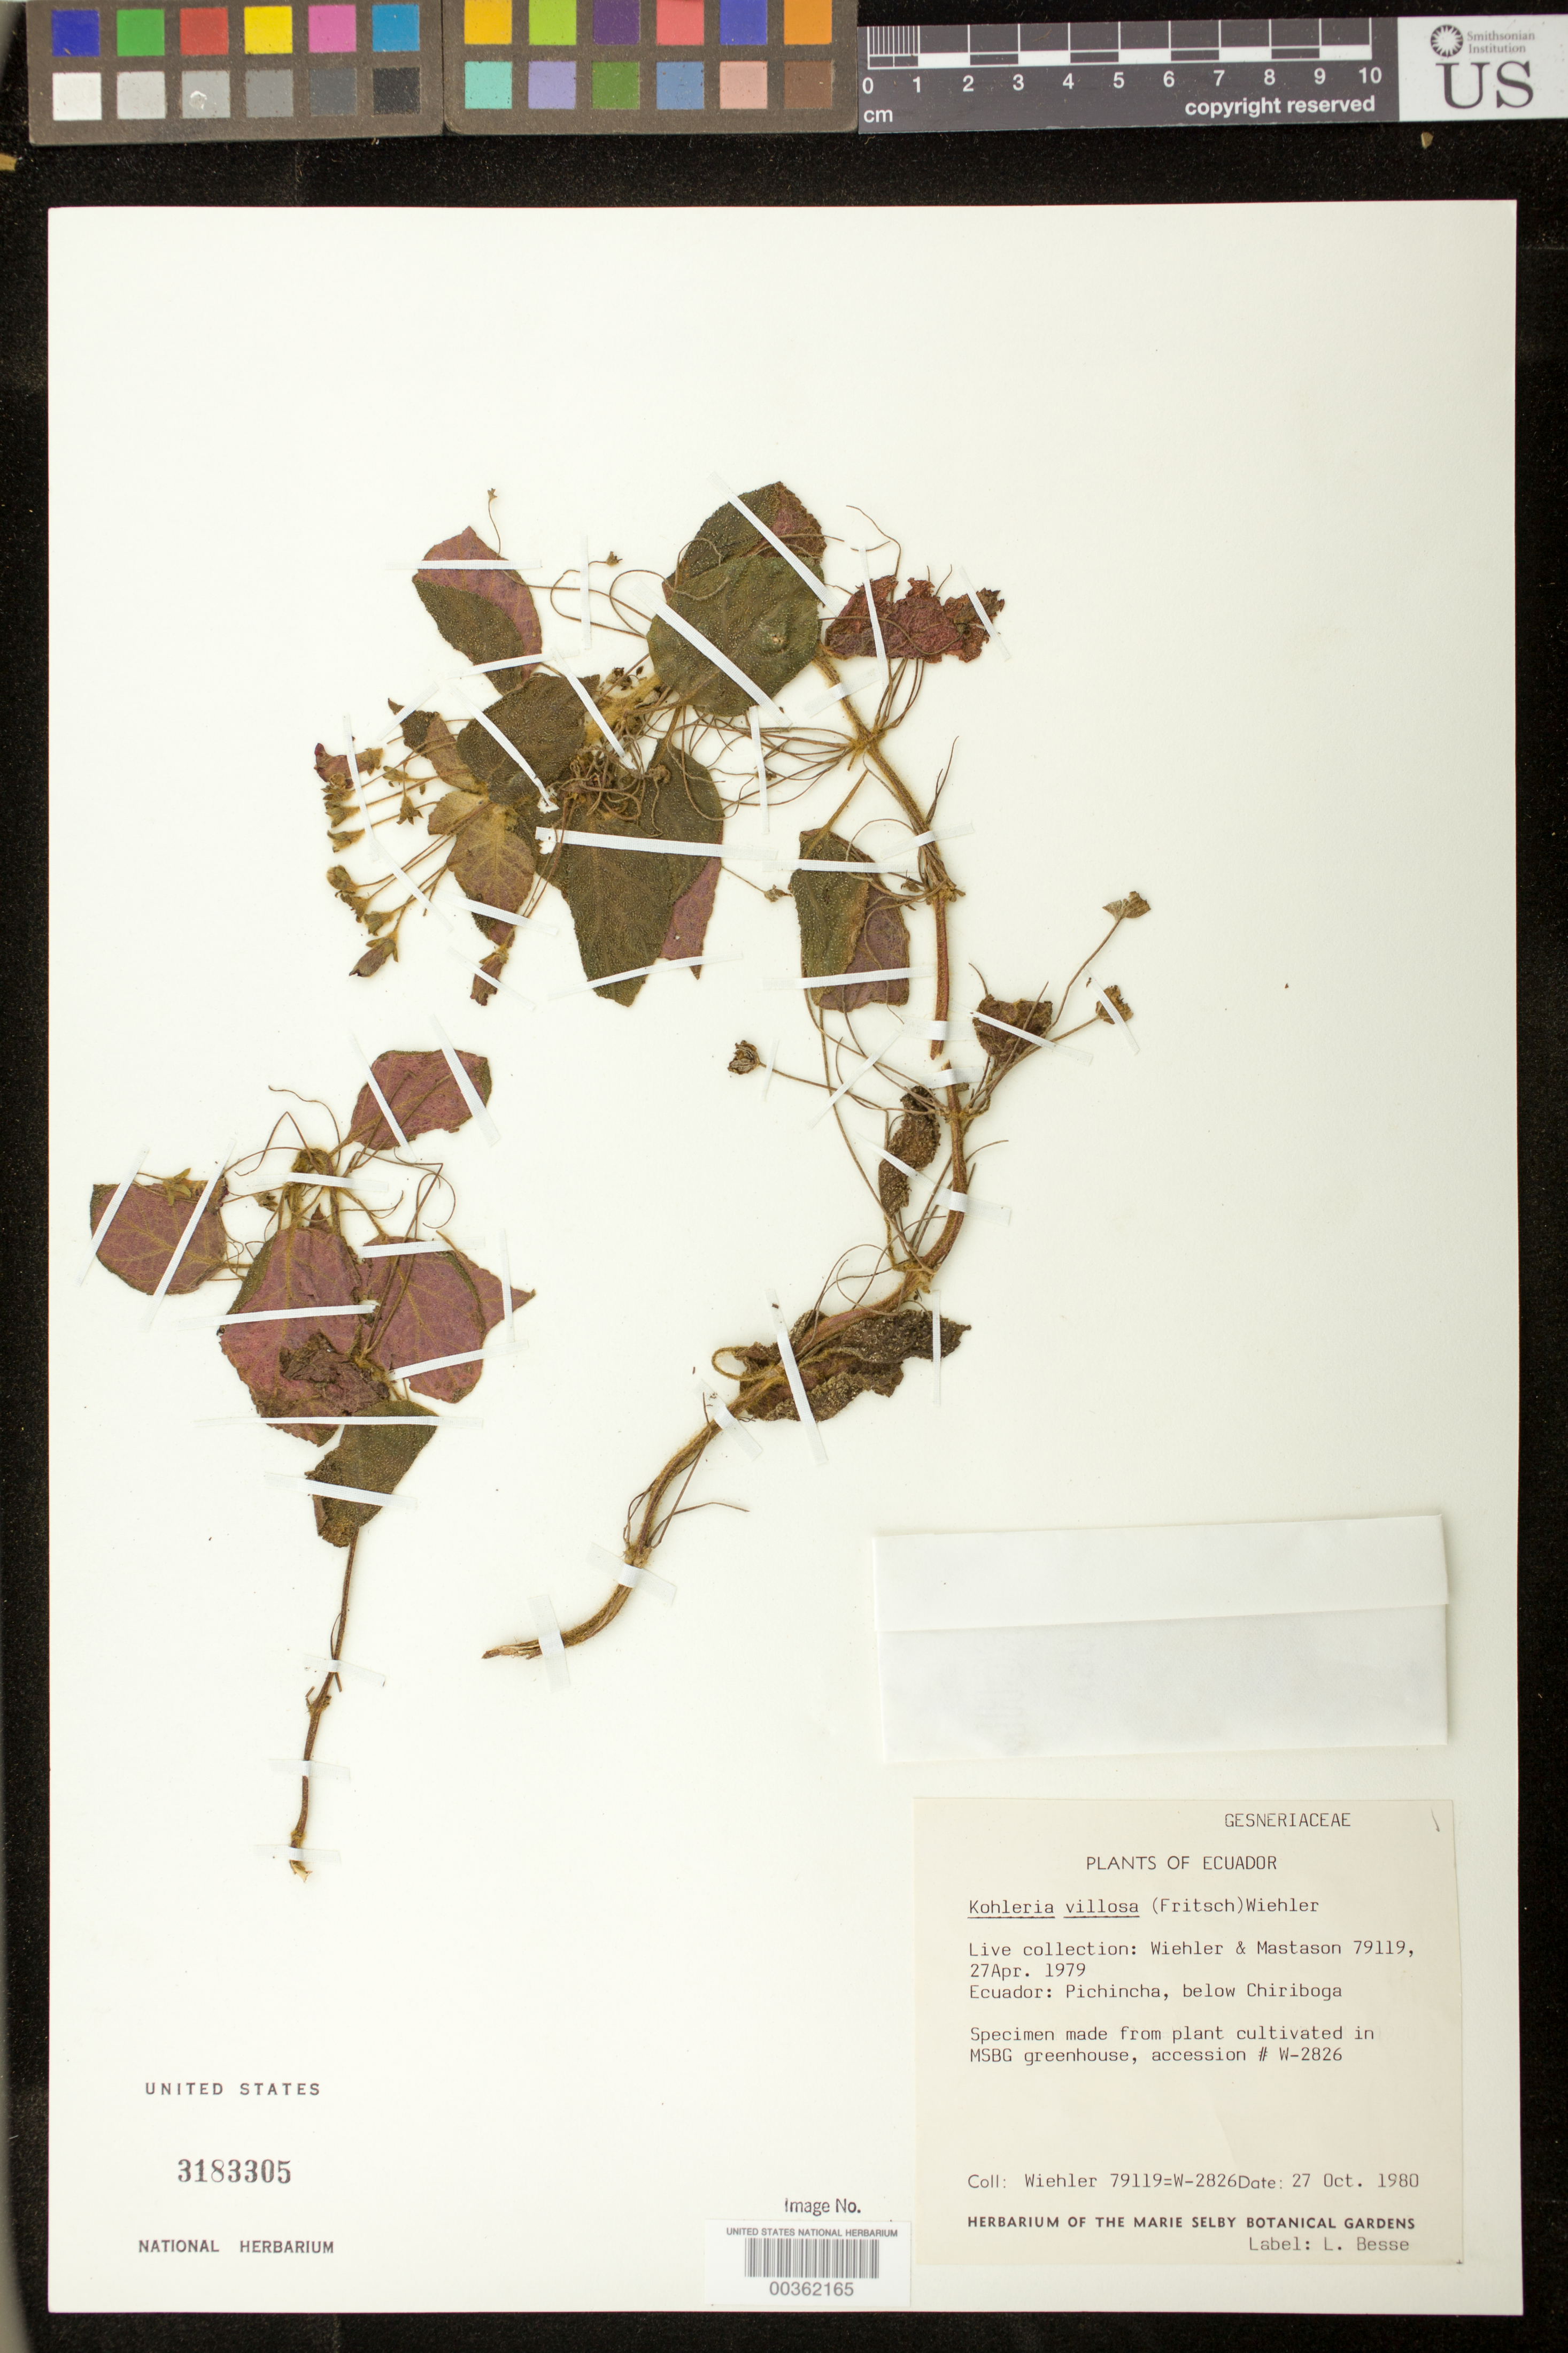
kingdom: Plantae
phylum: Tracheophyta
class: Magnoliopsida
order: Lamiales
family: Gesneriaceae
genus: Kohleria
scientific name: Kohleria villosa var. villosa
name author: (Fritsch) Wiehler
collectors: H. J. Wiehler & D. Masterson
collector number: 79119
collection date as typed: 27 Oct 1980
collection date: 1980-10-27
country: Ecuador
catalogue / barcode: US 3183305